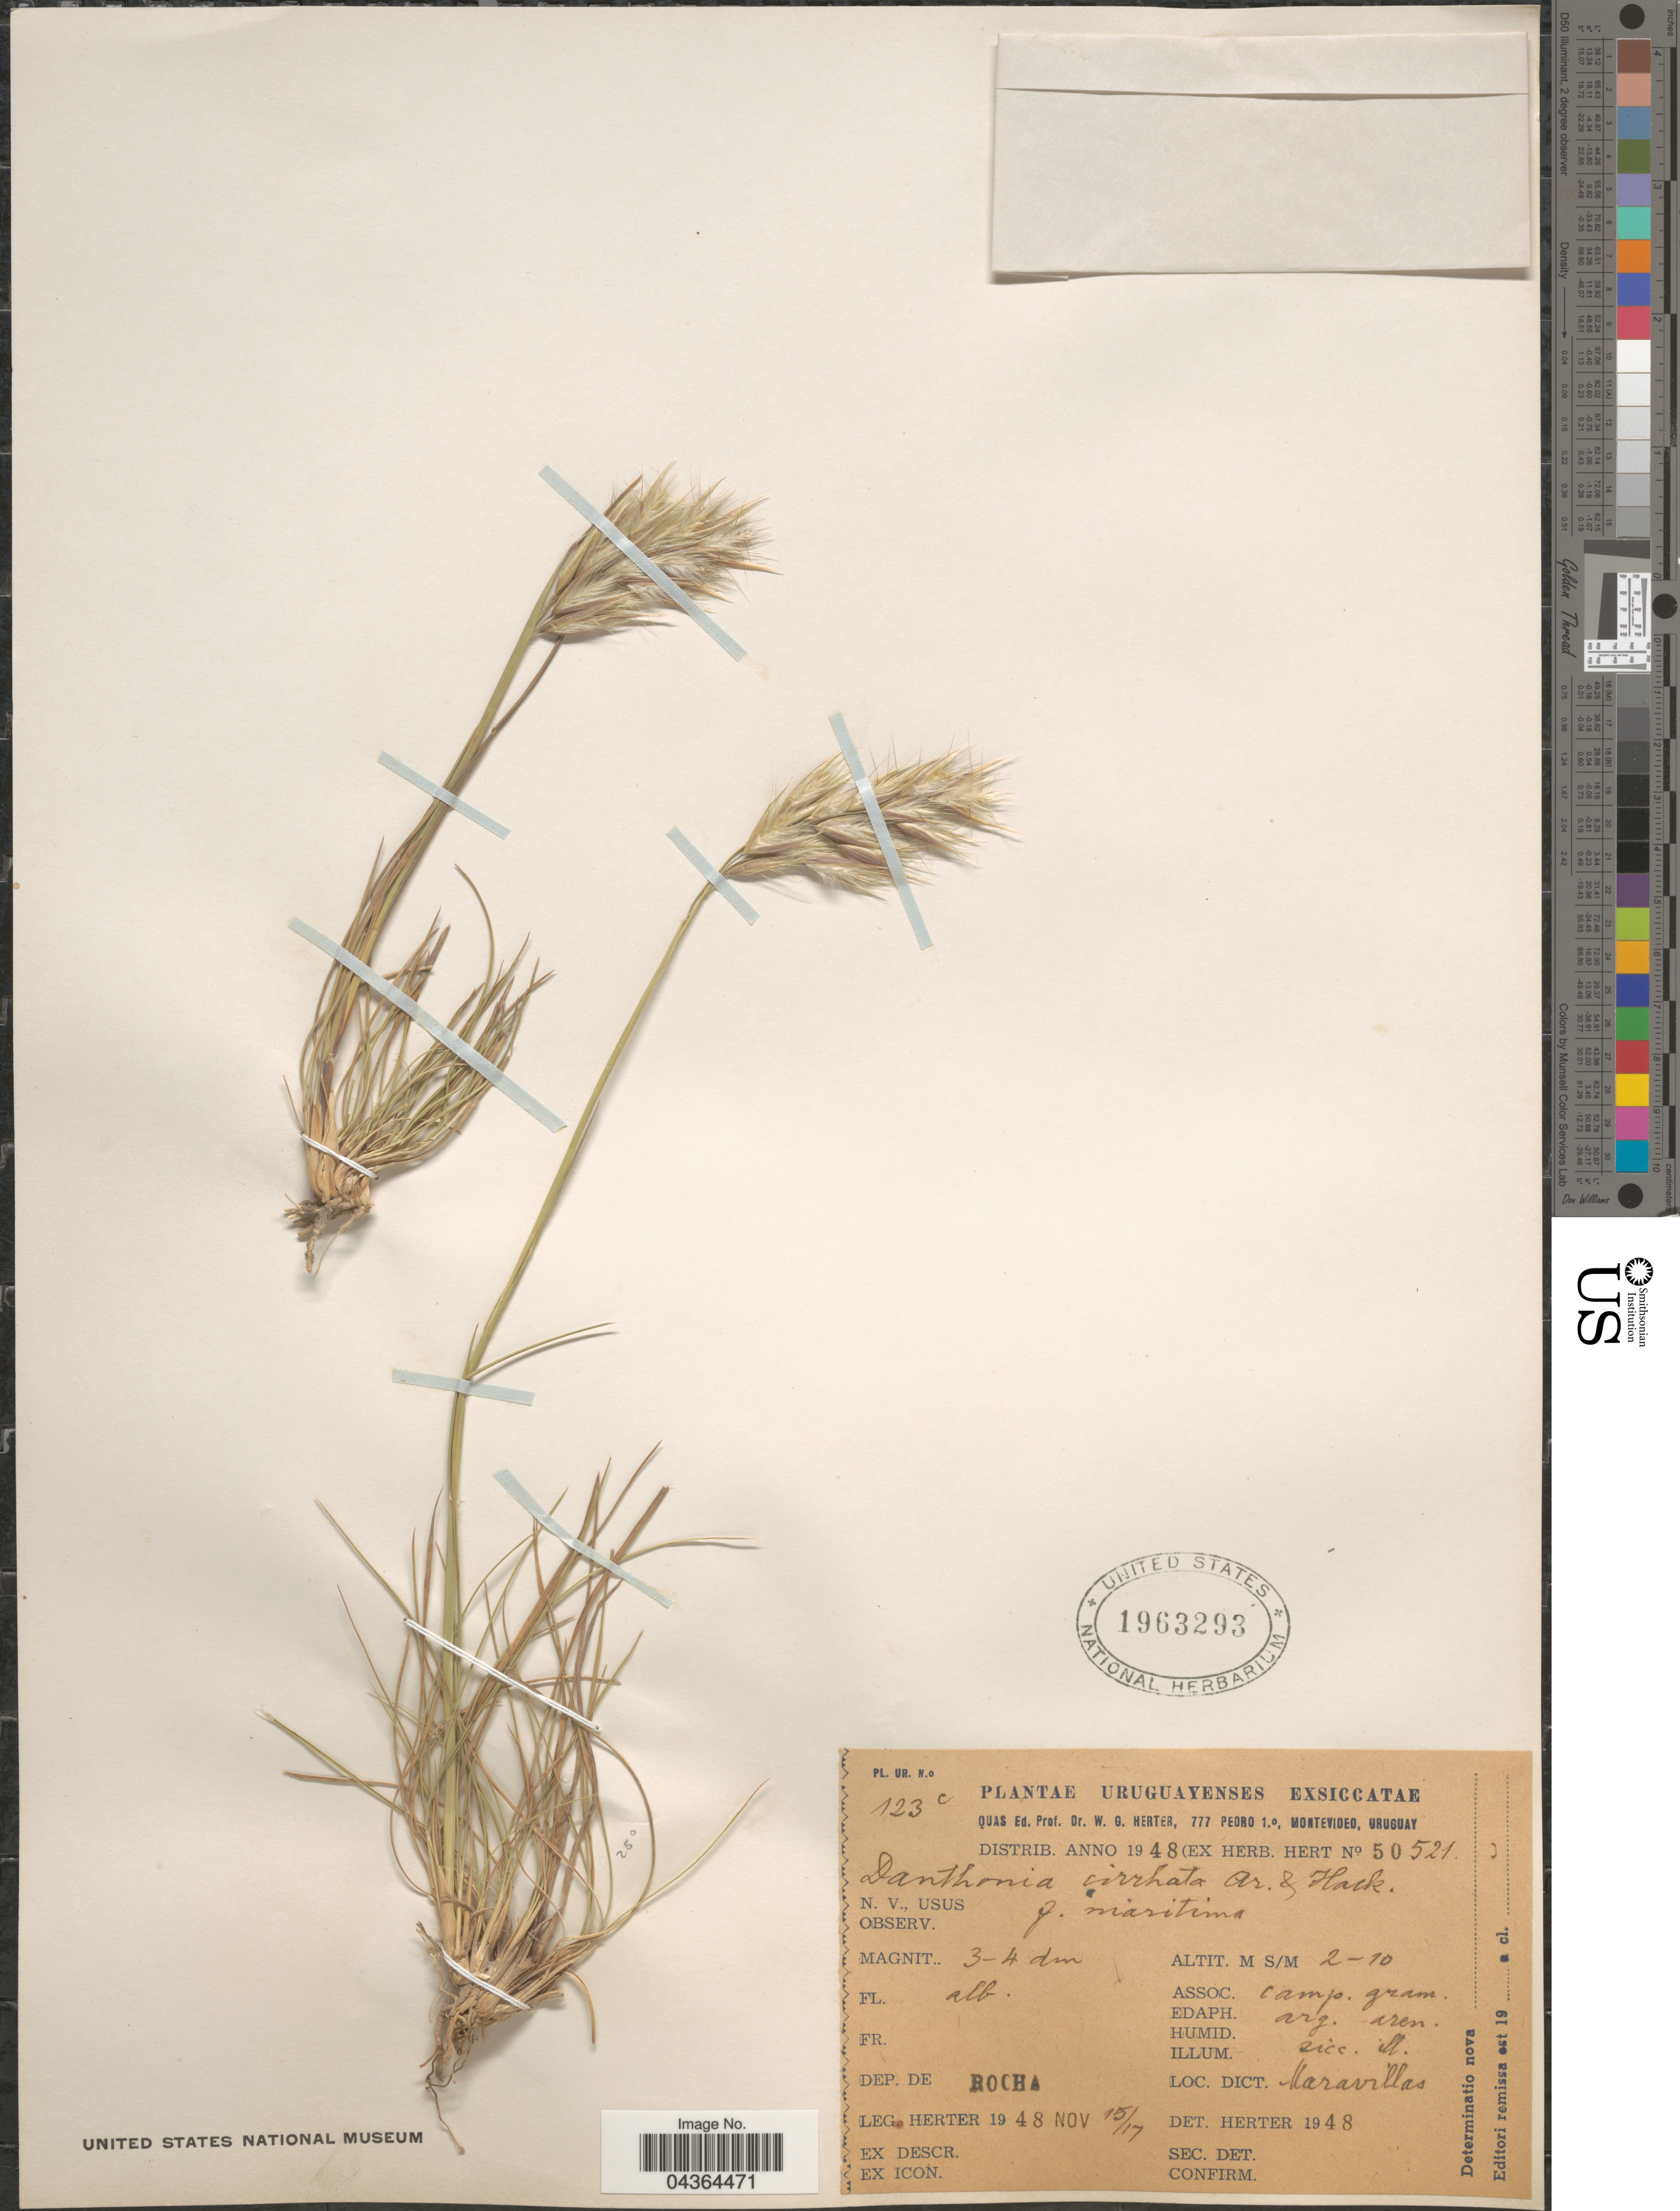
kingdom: Plantae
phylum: Tracheophyta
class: Liliopsida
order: Poales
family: Poaceae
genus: Danthonia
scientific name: Danthonia cirrata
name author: Hack. & Arechav.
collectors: W. G. Herter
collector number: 123c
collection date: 1948-11-15/1948-11-17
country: Uruguay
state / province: Rocha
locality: Dep. de Rocha. Dict. Maravillas.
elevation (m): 2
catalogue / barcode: US 1963293